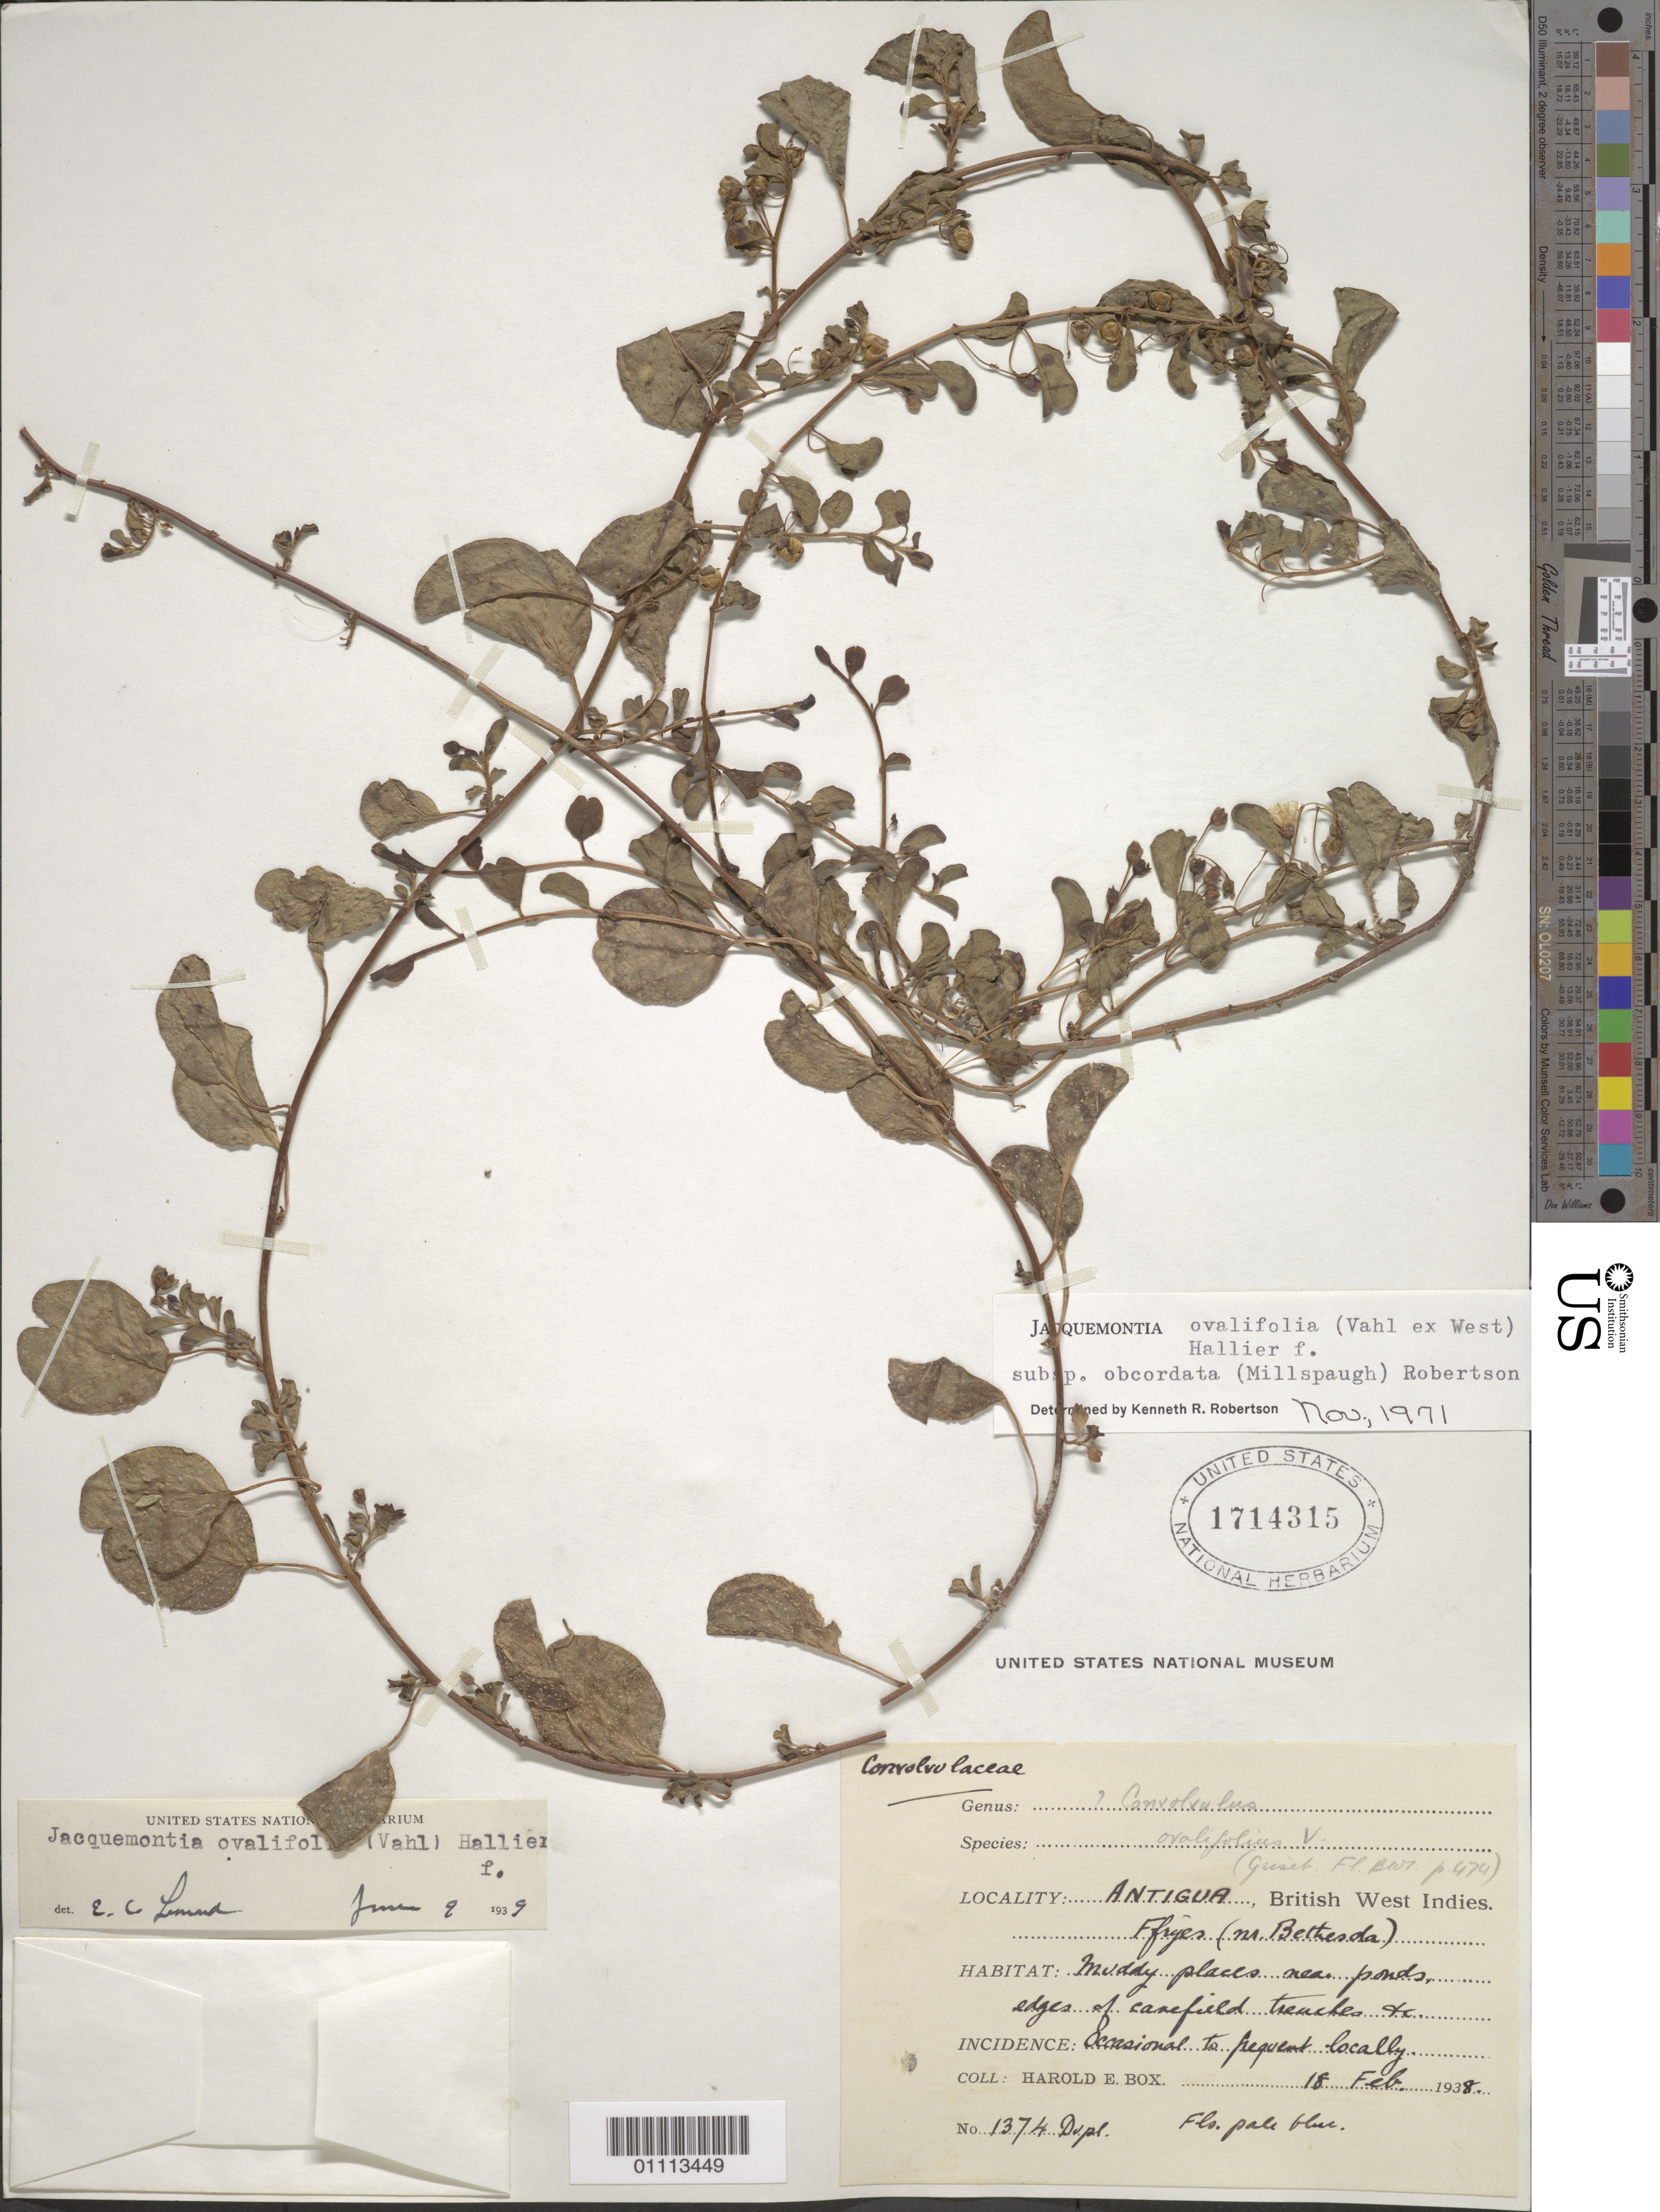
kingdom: Plantae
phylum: Tracheophyta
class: Magnoliopsida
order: Solanales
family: Convolvulaceae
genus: Jacquemontia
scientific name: Jacquemontia ovalifolia subsp. obcordata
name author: (Millsp.) K.R. Robertson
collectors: H. E. Box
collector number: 1374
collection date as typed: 18 Feb 1938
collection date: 1938-02-18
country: Antigua and Barbuda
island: Leeward Is.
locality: Ffryer (ns. Bethesda). Muddy places near ponds edges of canefield trenches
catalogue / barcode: US 1714315